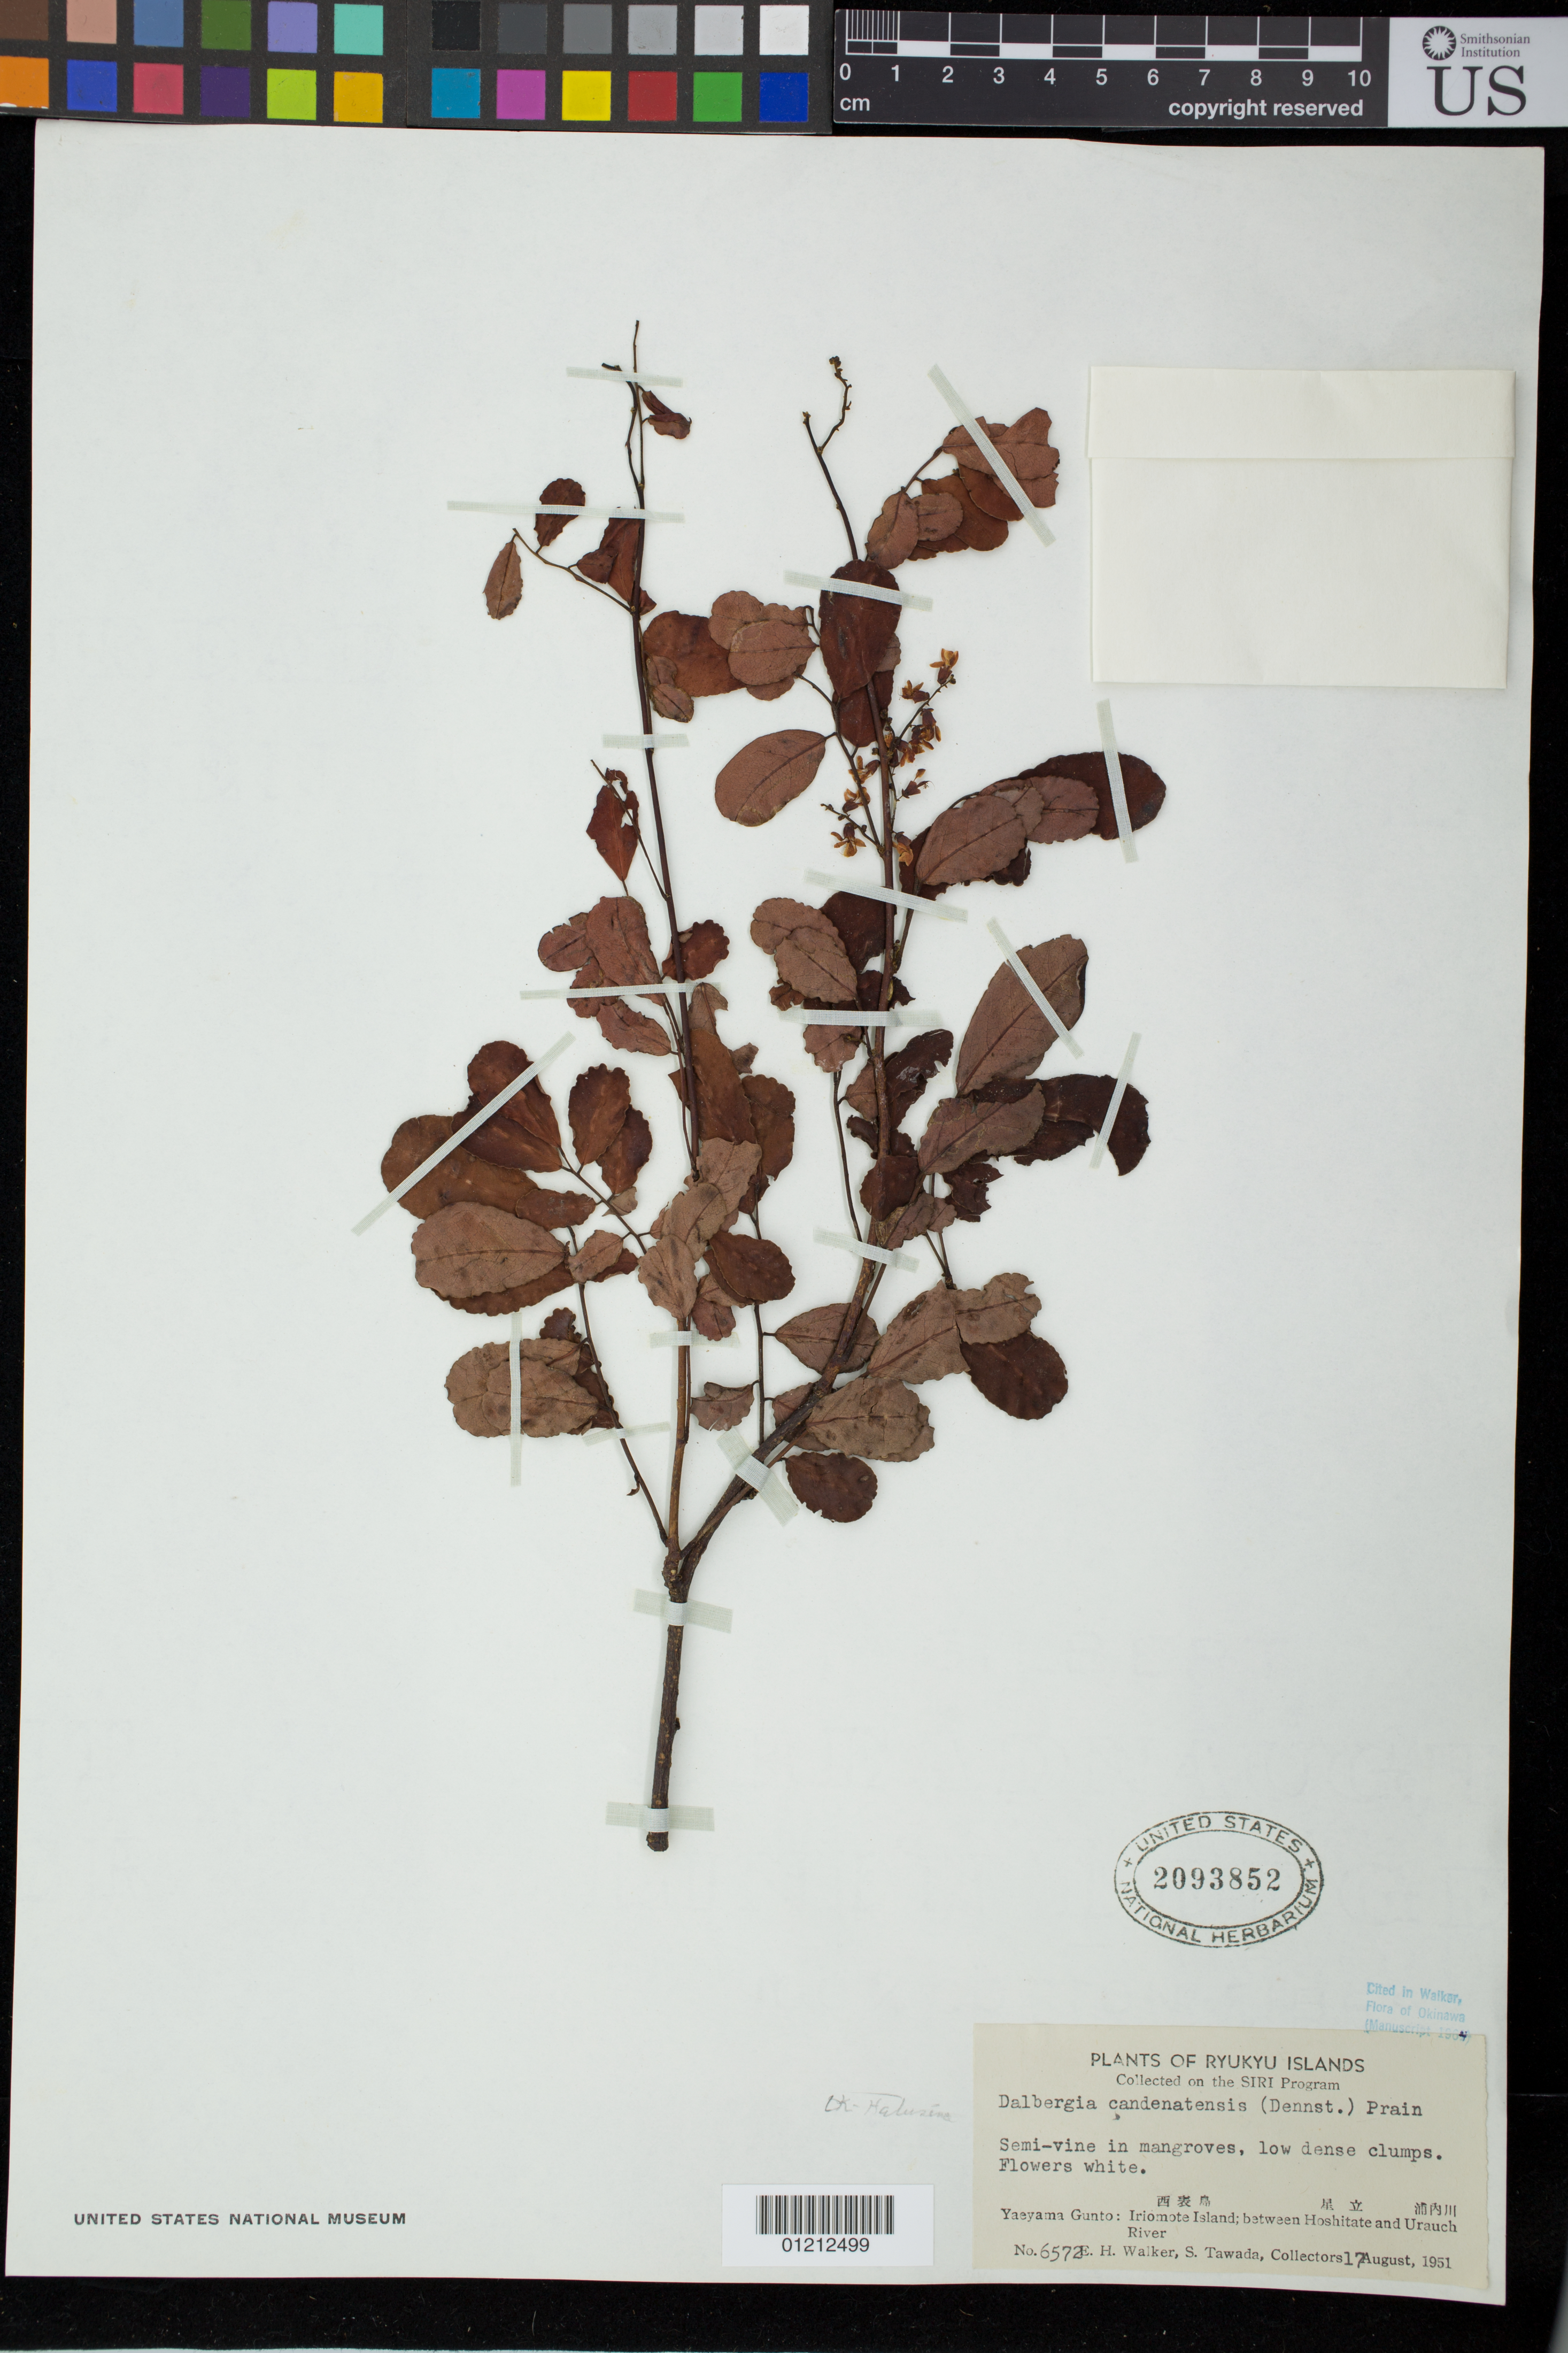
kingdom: Plantae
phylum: Tracheophyta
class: Magnoliopsida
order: Fabales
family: Fabaceae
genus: Dalbergia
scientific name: Dalbergia candenatensis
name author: (Dennst.) Pr.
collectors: E. H. Walker & S. Tawada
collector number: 6572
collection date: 1951-08-17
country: Japan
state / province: Okinawa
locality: Ryukyu Islands. Yaeyama Gunto: Iriomote Island; between Hoshitate and urauch River.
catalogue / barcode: US 2093852